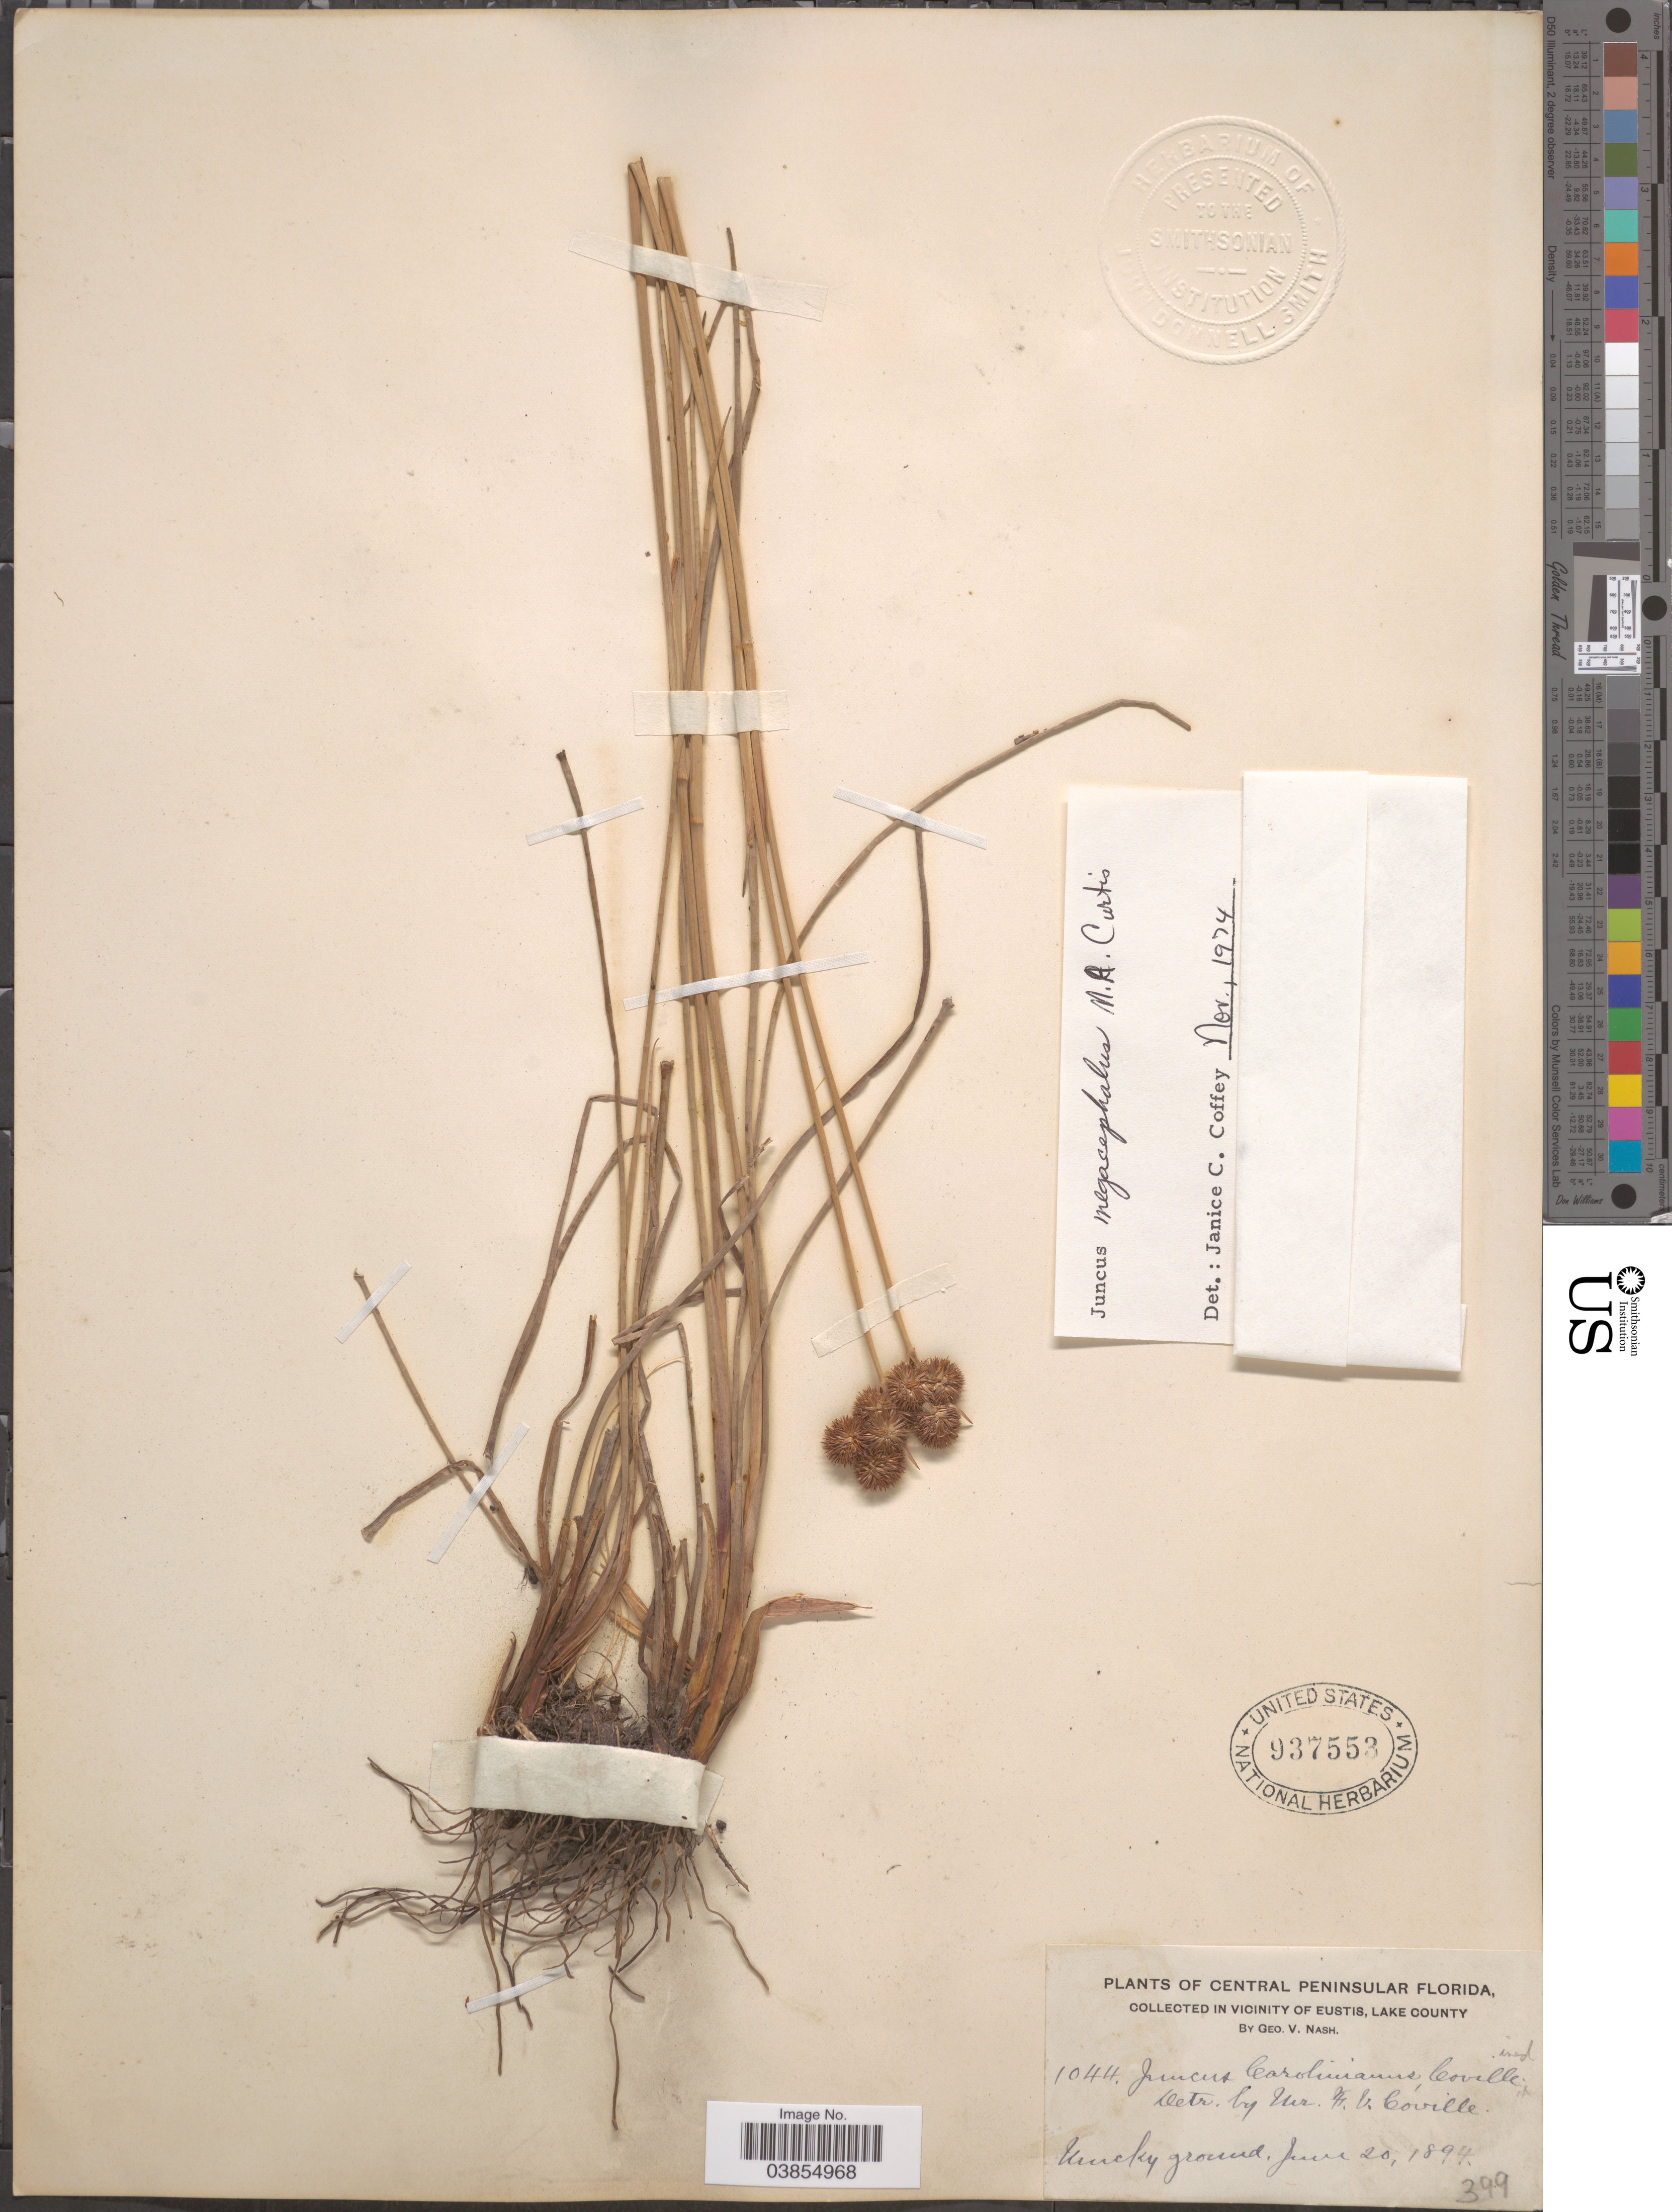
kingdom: Plantae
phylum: Tracheophyta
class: Liliopsida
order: Poales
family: Juncaceae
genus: Juncus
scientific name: Juncus megacephalus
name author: M.A. Curtis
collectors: G. V. Nash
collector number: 1044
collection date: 1894-06-20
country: United States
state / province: Florida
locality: Central Peninsular Florida, in vicinity of Eustis, Lake County.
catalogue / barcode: US 937553